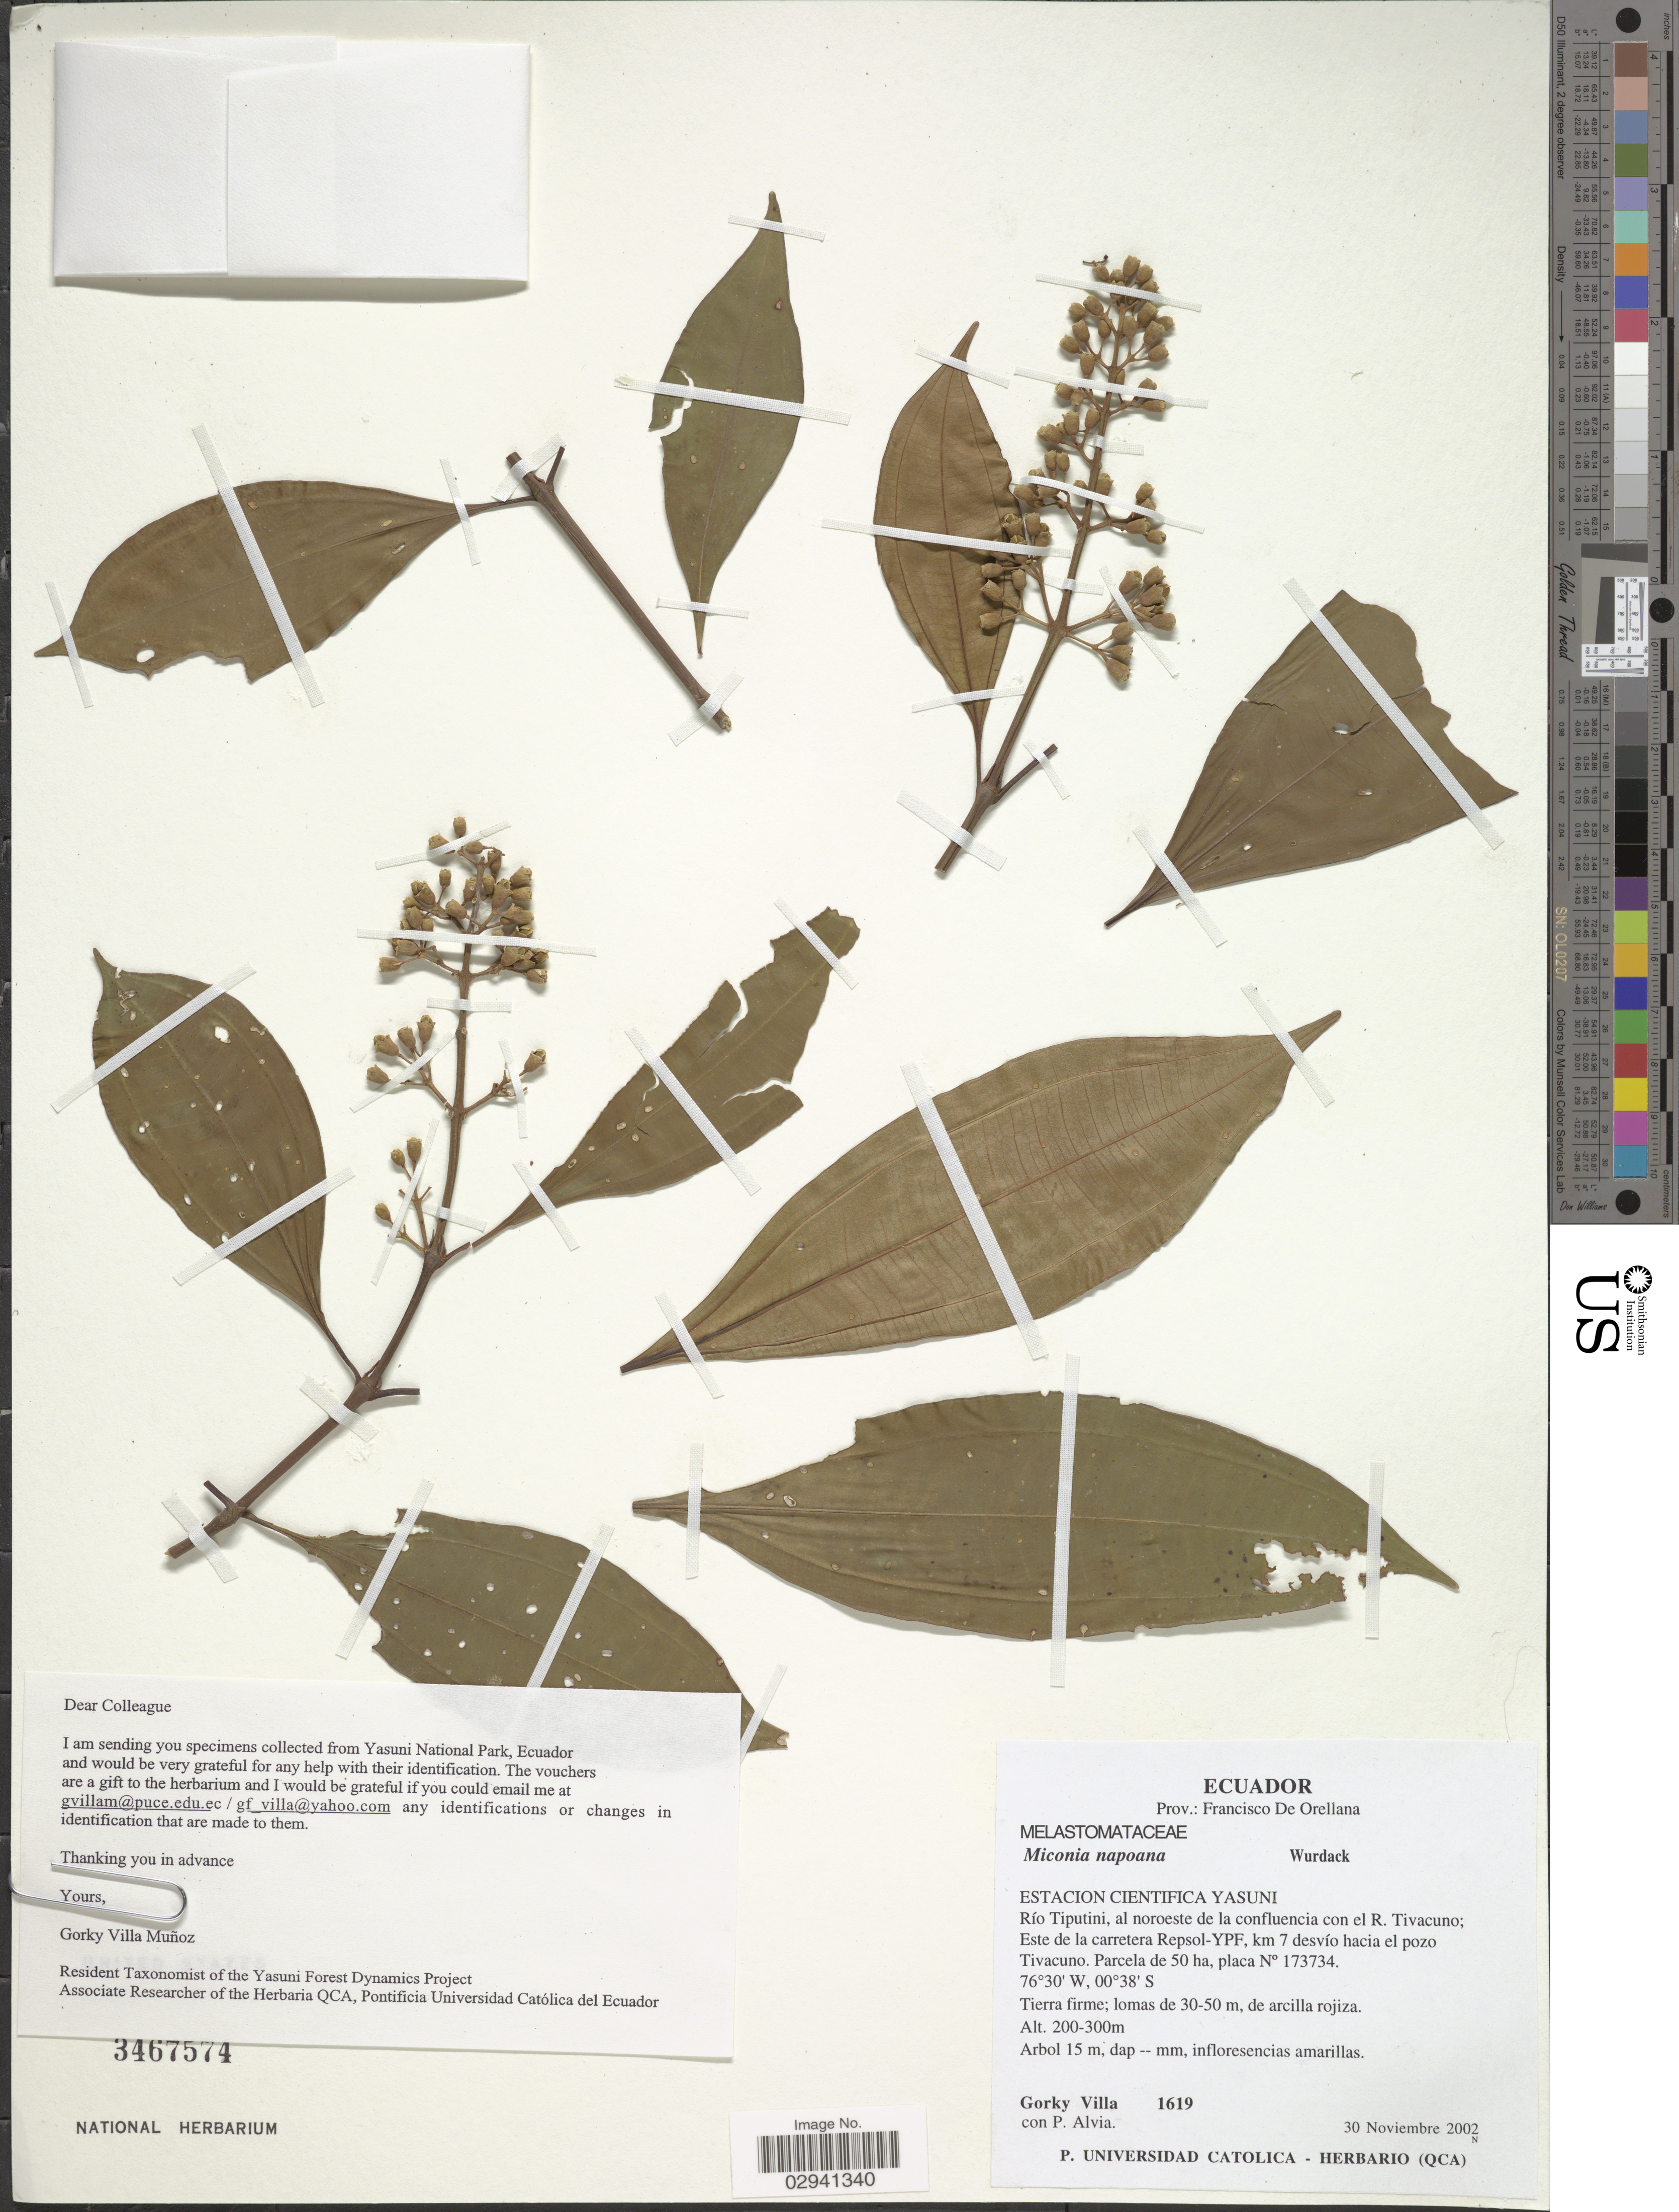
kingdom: Plantae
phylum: Tracheophyta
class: Magnoliopsida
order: Myrtales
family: Melastomataceae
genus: Miconia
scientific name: Miconia napoana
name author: Wurdack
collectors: G. Villa & P. Alvia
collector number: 1619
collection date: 2002-11-30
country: Ecuador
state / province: Orellana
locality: Prov. Francisco De Orellana, Estacion Cientifica Yasuni, Río Tiputini, al noroeste de la confluencia con el R. Tivacuno, Este de la carretera Repsol-YPF, km 7 desvío hacia el pozo Tivacuno.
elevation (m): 200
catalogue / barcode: US 3467574